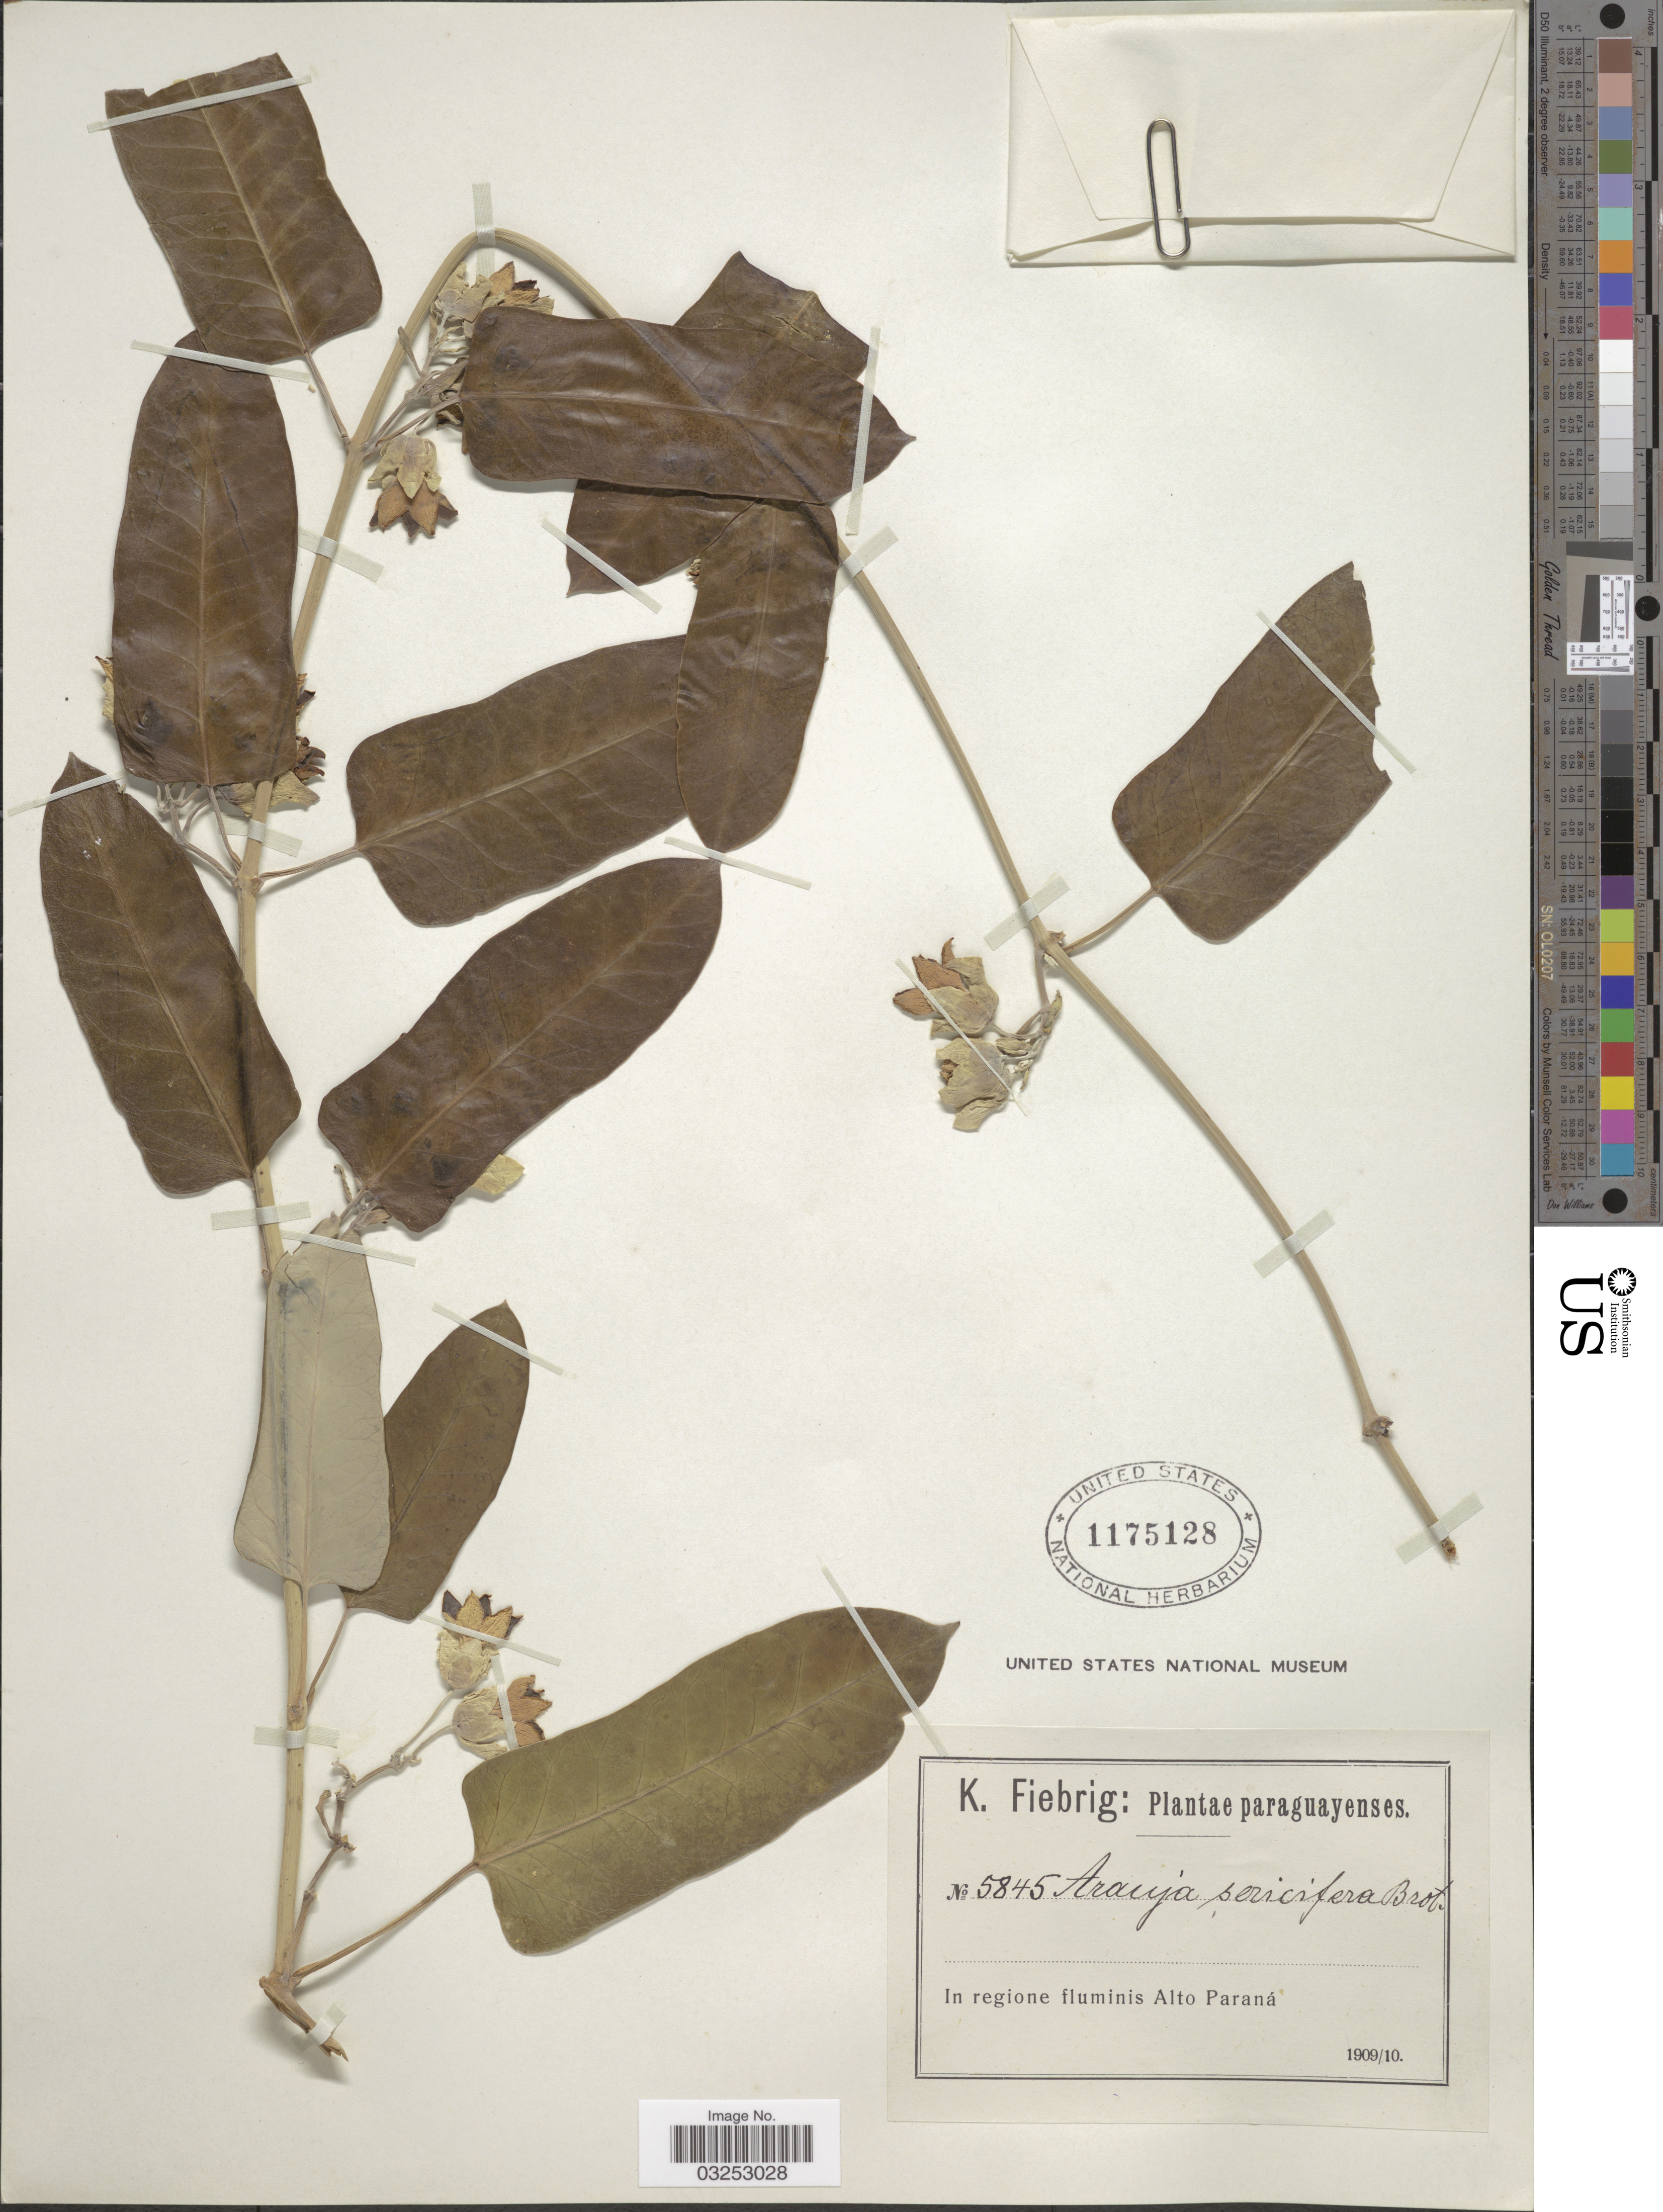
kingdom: Plantae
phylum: Tracheophyta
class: Magnoliopsida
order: Gentianales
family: Apocynaceae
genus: Araujia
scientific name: Araujia sericifera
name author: Brot.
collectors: K. Fiebrig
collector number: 5845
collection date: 1909/1910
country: Paraguay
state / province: Alto Parana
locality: In regione fluminis Alto Paraná.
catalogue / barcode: US 1175128